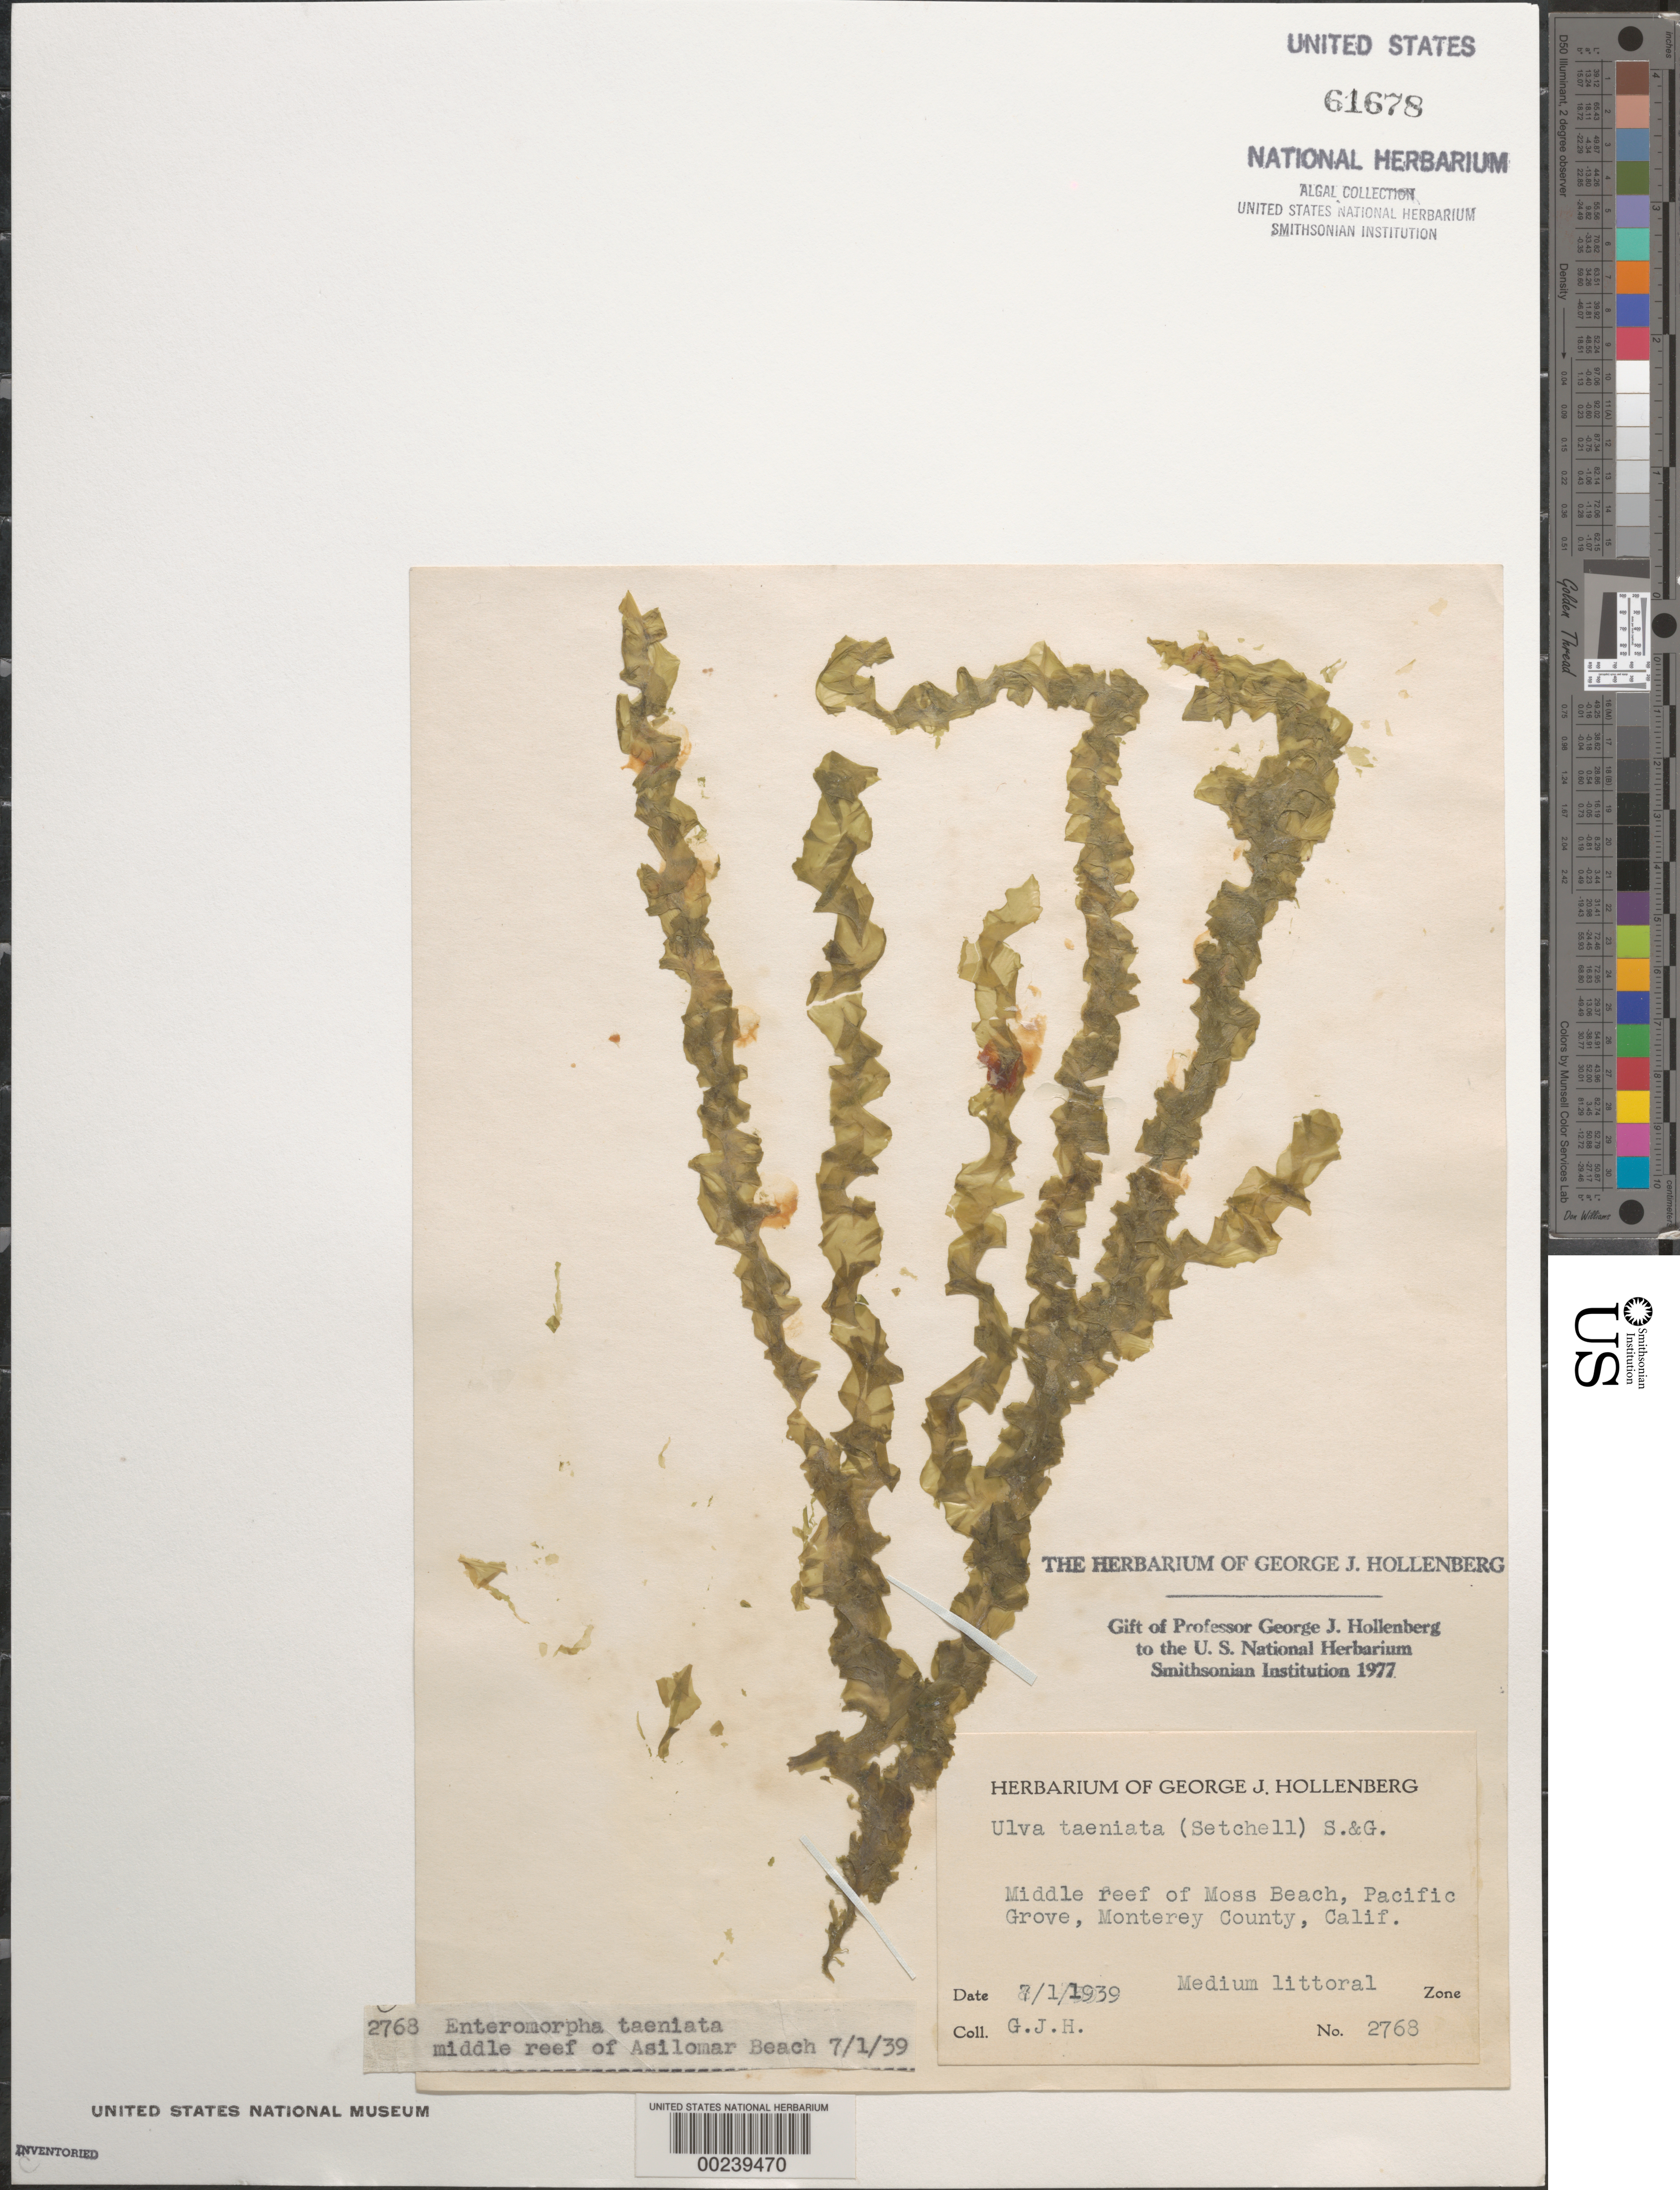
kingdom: Plantae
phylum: Chlorophyta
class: Ulvophyceae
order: Ulvales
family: Ulvaceae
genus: Ulva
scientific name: Ulva taeniata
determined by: Hollenberg, George J.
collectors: G. Hollenberg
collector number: GJH 2768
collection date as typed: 01 Jul 1939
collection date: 1939-07-01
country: United States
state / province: California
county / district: Monterey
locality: Middle reef of Moss Beach, Pacific Grove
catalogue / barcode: US 61678